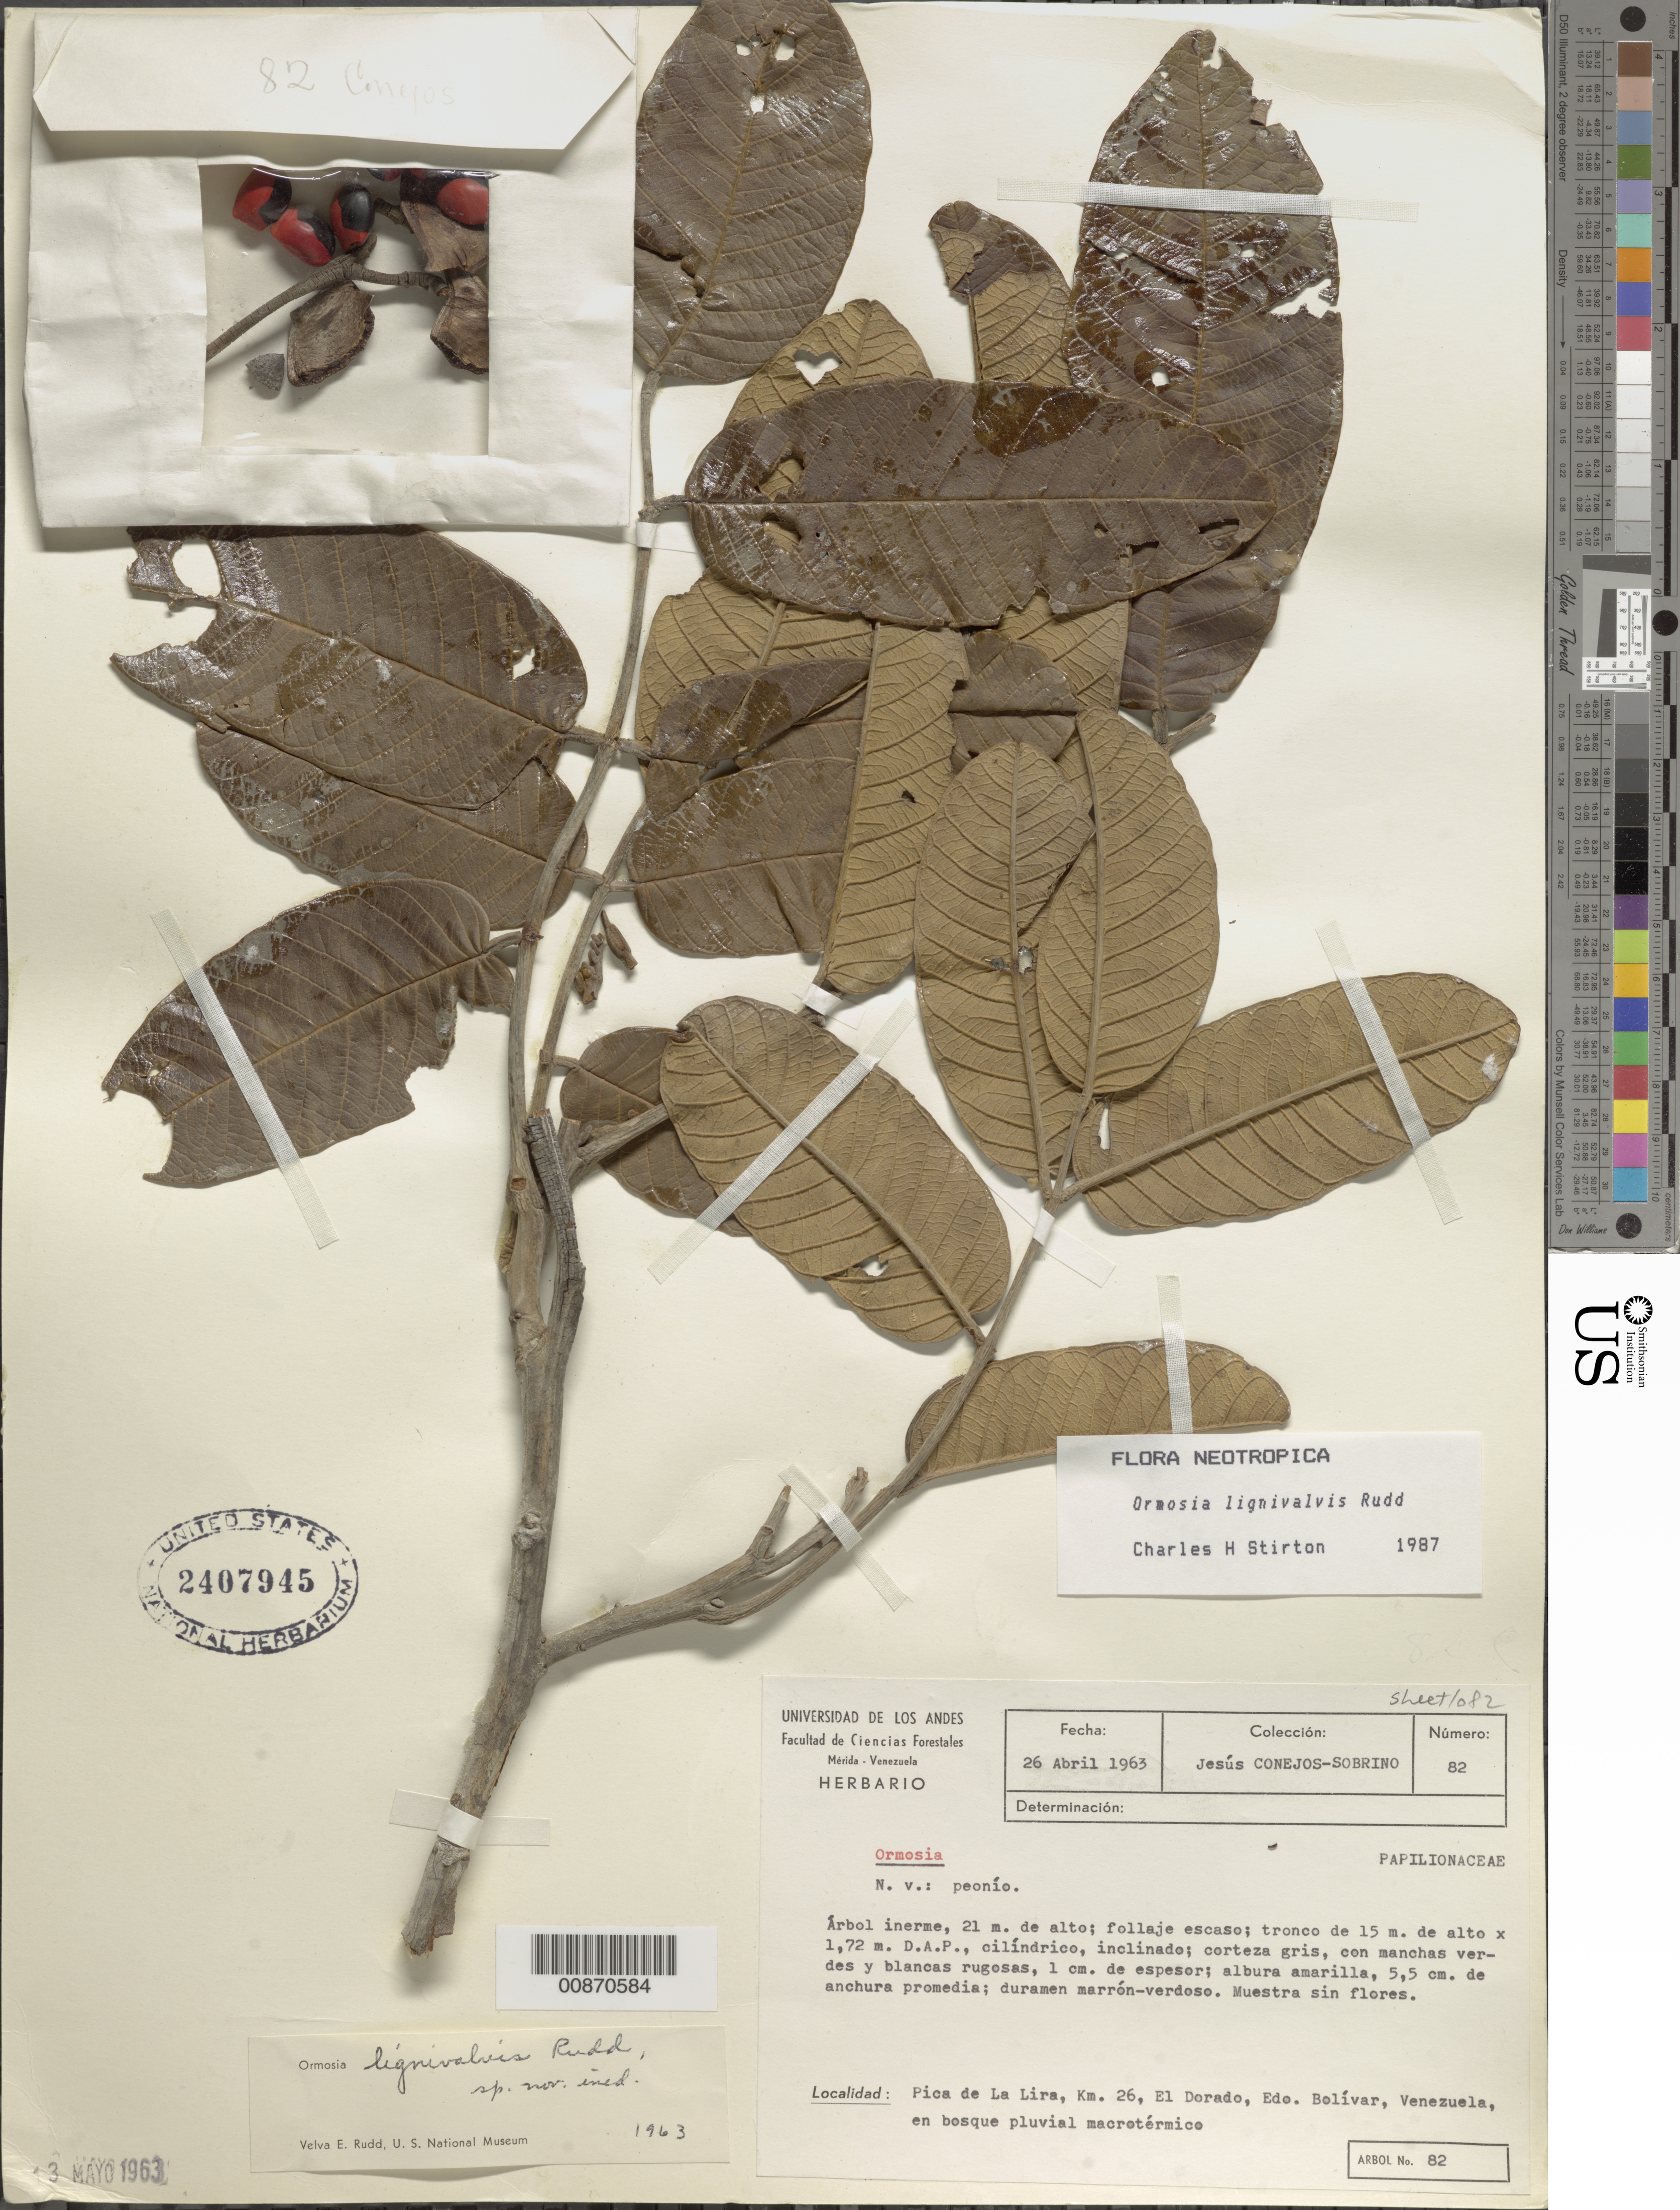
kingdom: Plantae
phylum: Tracheophyta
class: Magnoliopsida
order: Fabales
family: Fabaceae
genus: Ormosia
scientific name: Ormosia lignivalvis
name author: Rudd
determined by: Stirton, Charles H.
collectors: J. Conejos S.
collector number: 82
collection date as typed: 26-Apr-63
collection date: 1963-04-26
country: Venezuela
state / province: Bolívar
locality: Pica de la Lira, km 26, El Dorado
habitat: Bosque pluvial macrotermico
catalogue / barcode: US 2407945